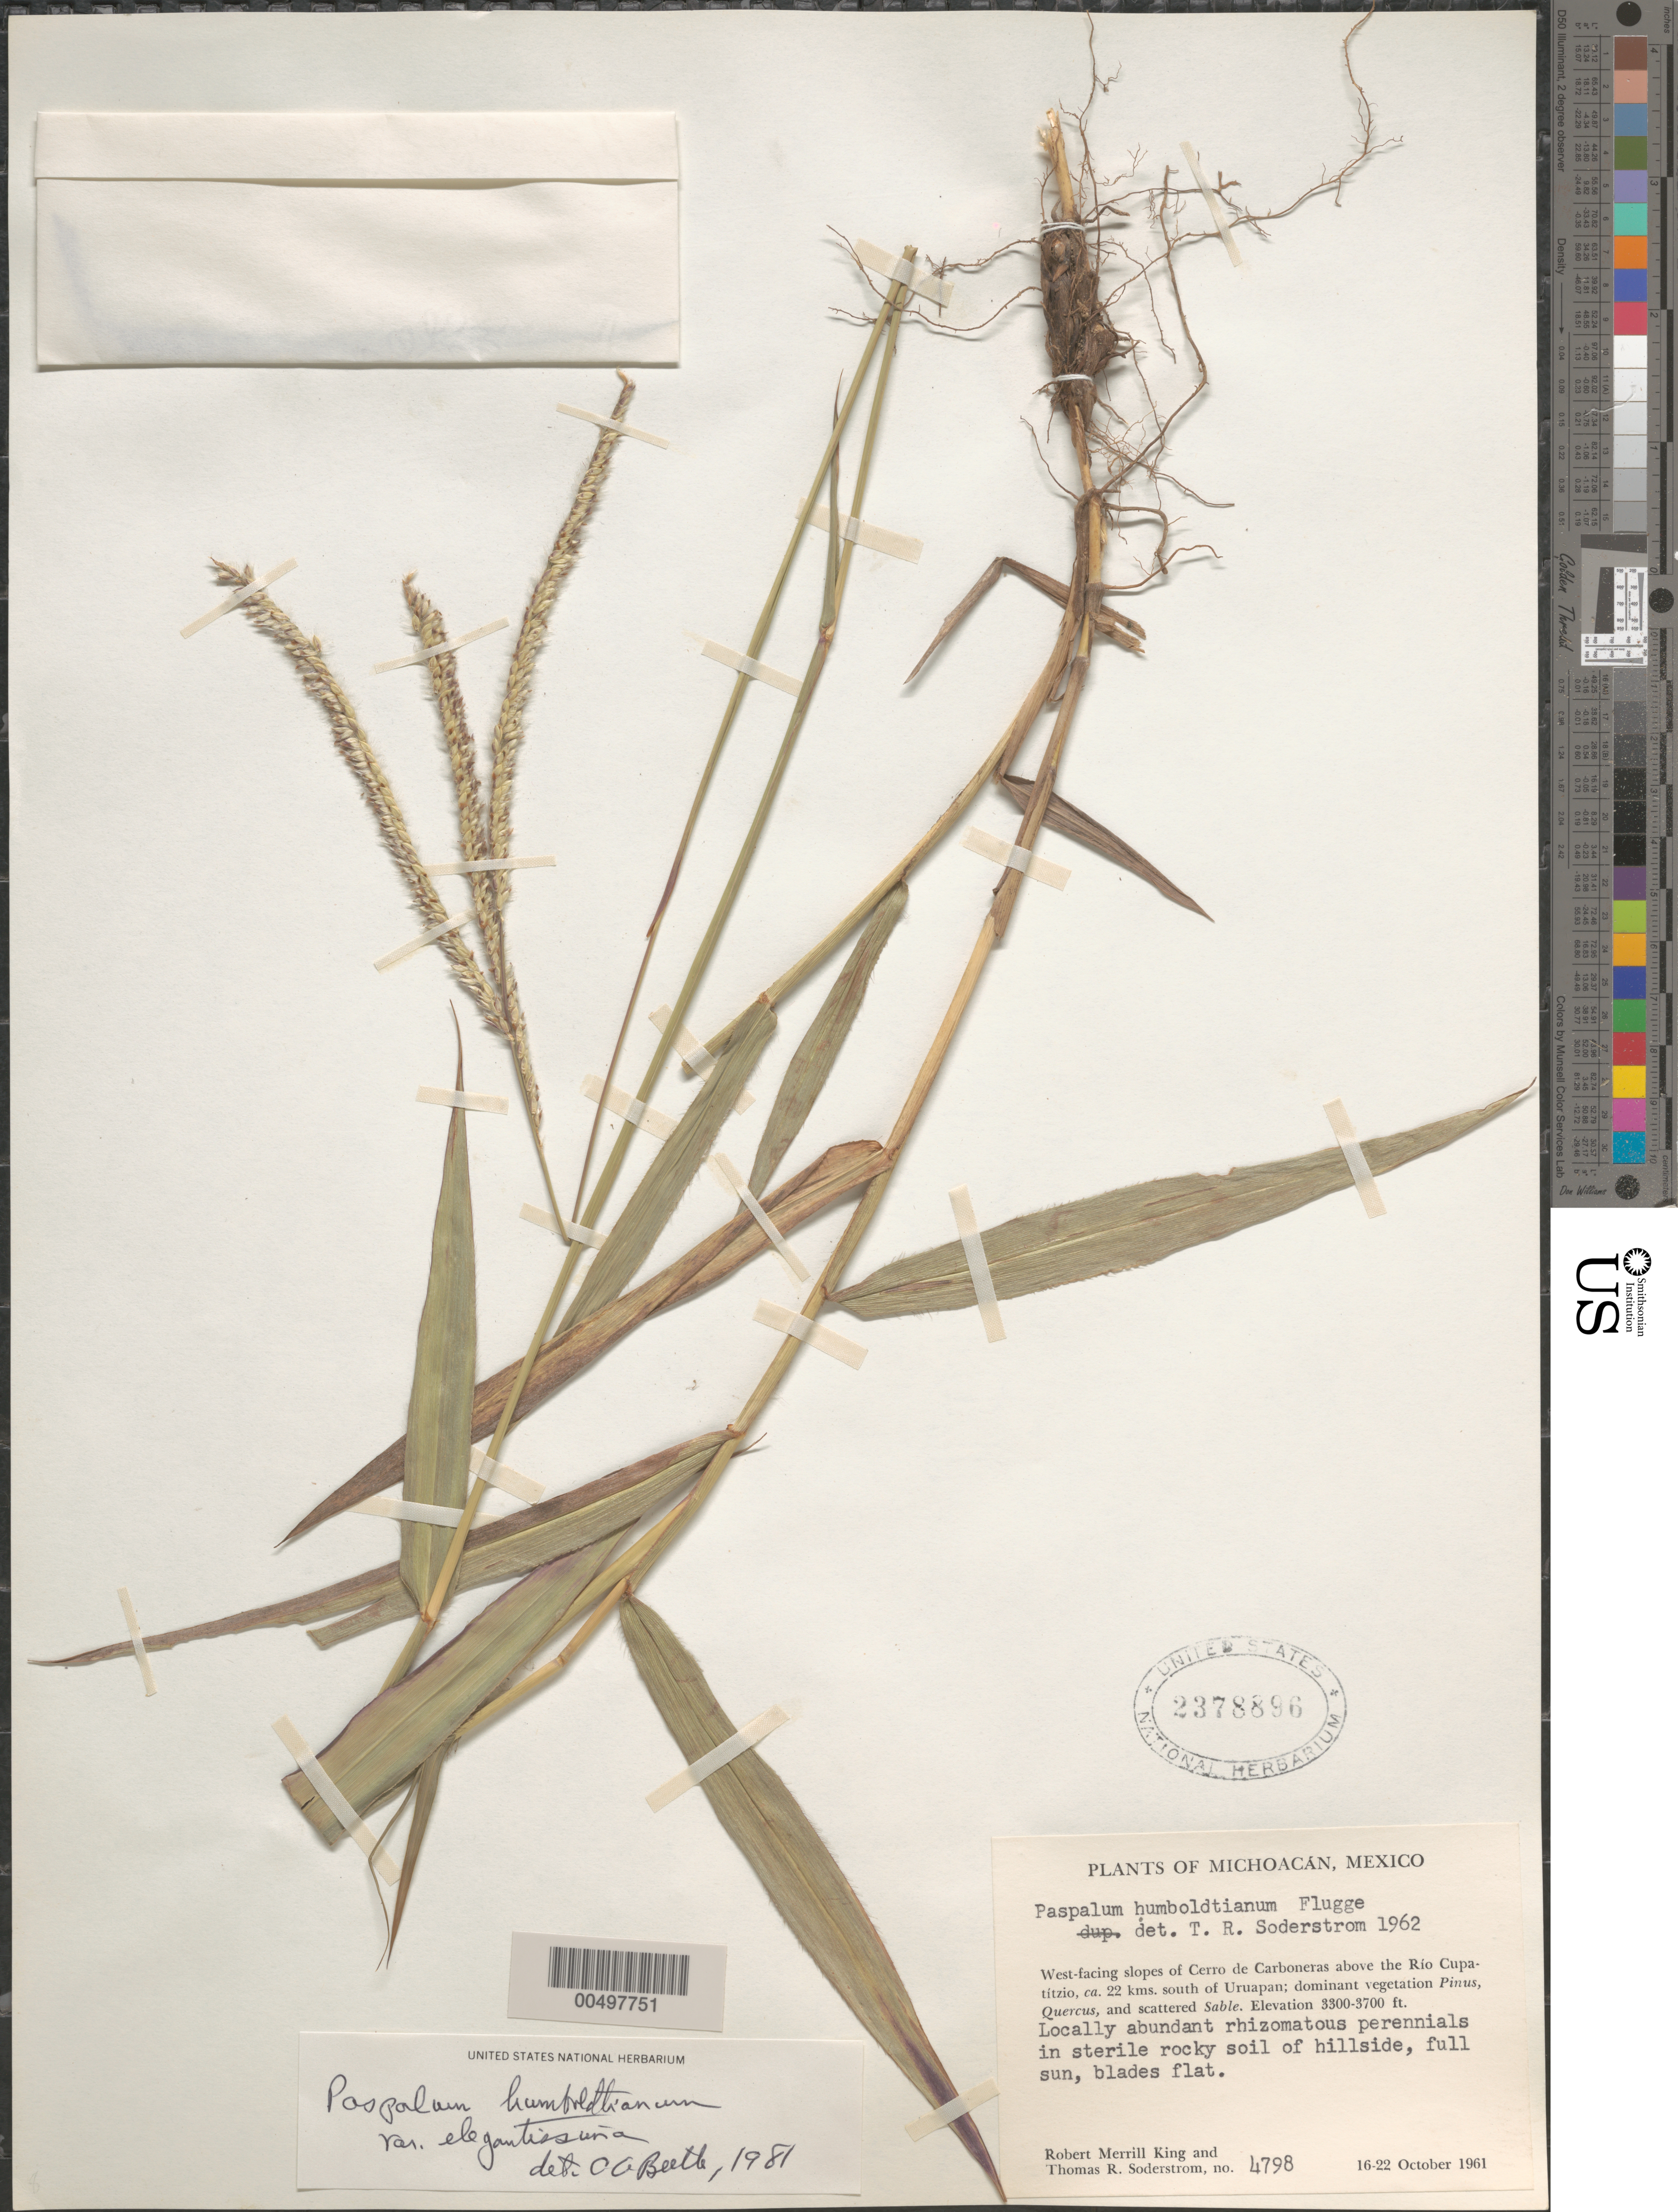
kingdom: Plantae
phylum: Tracheophyta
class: Liliopsida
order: Poales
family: Poaceae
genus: Paspalum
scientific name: Paspalum humboldtianum var. elegantissima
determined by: Beetle, Alan A.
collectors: R. M. King & T. R. Soderstrom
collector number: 4798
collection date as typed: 16 Oct 1961 to 22 Oct 1961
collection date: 1961-10-16/1961-10-22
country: Mexico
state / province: Michoacán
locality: W-facing slopes of Cerro de Carboneras above the R¡o Cupat¡tzio, ca. 22 km S of Uruapan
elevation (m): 1006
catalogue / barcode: US 2378896